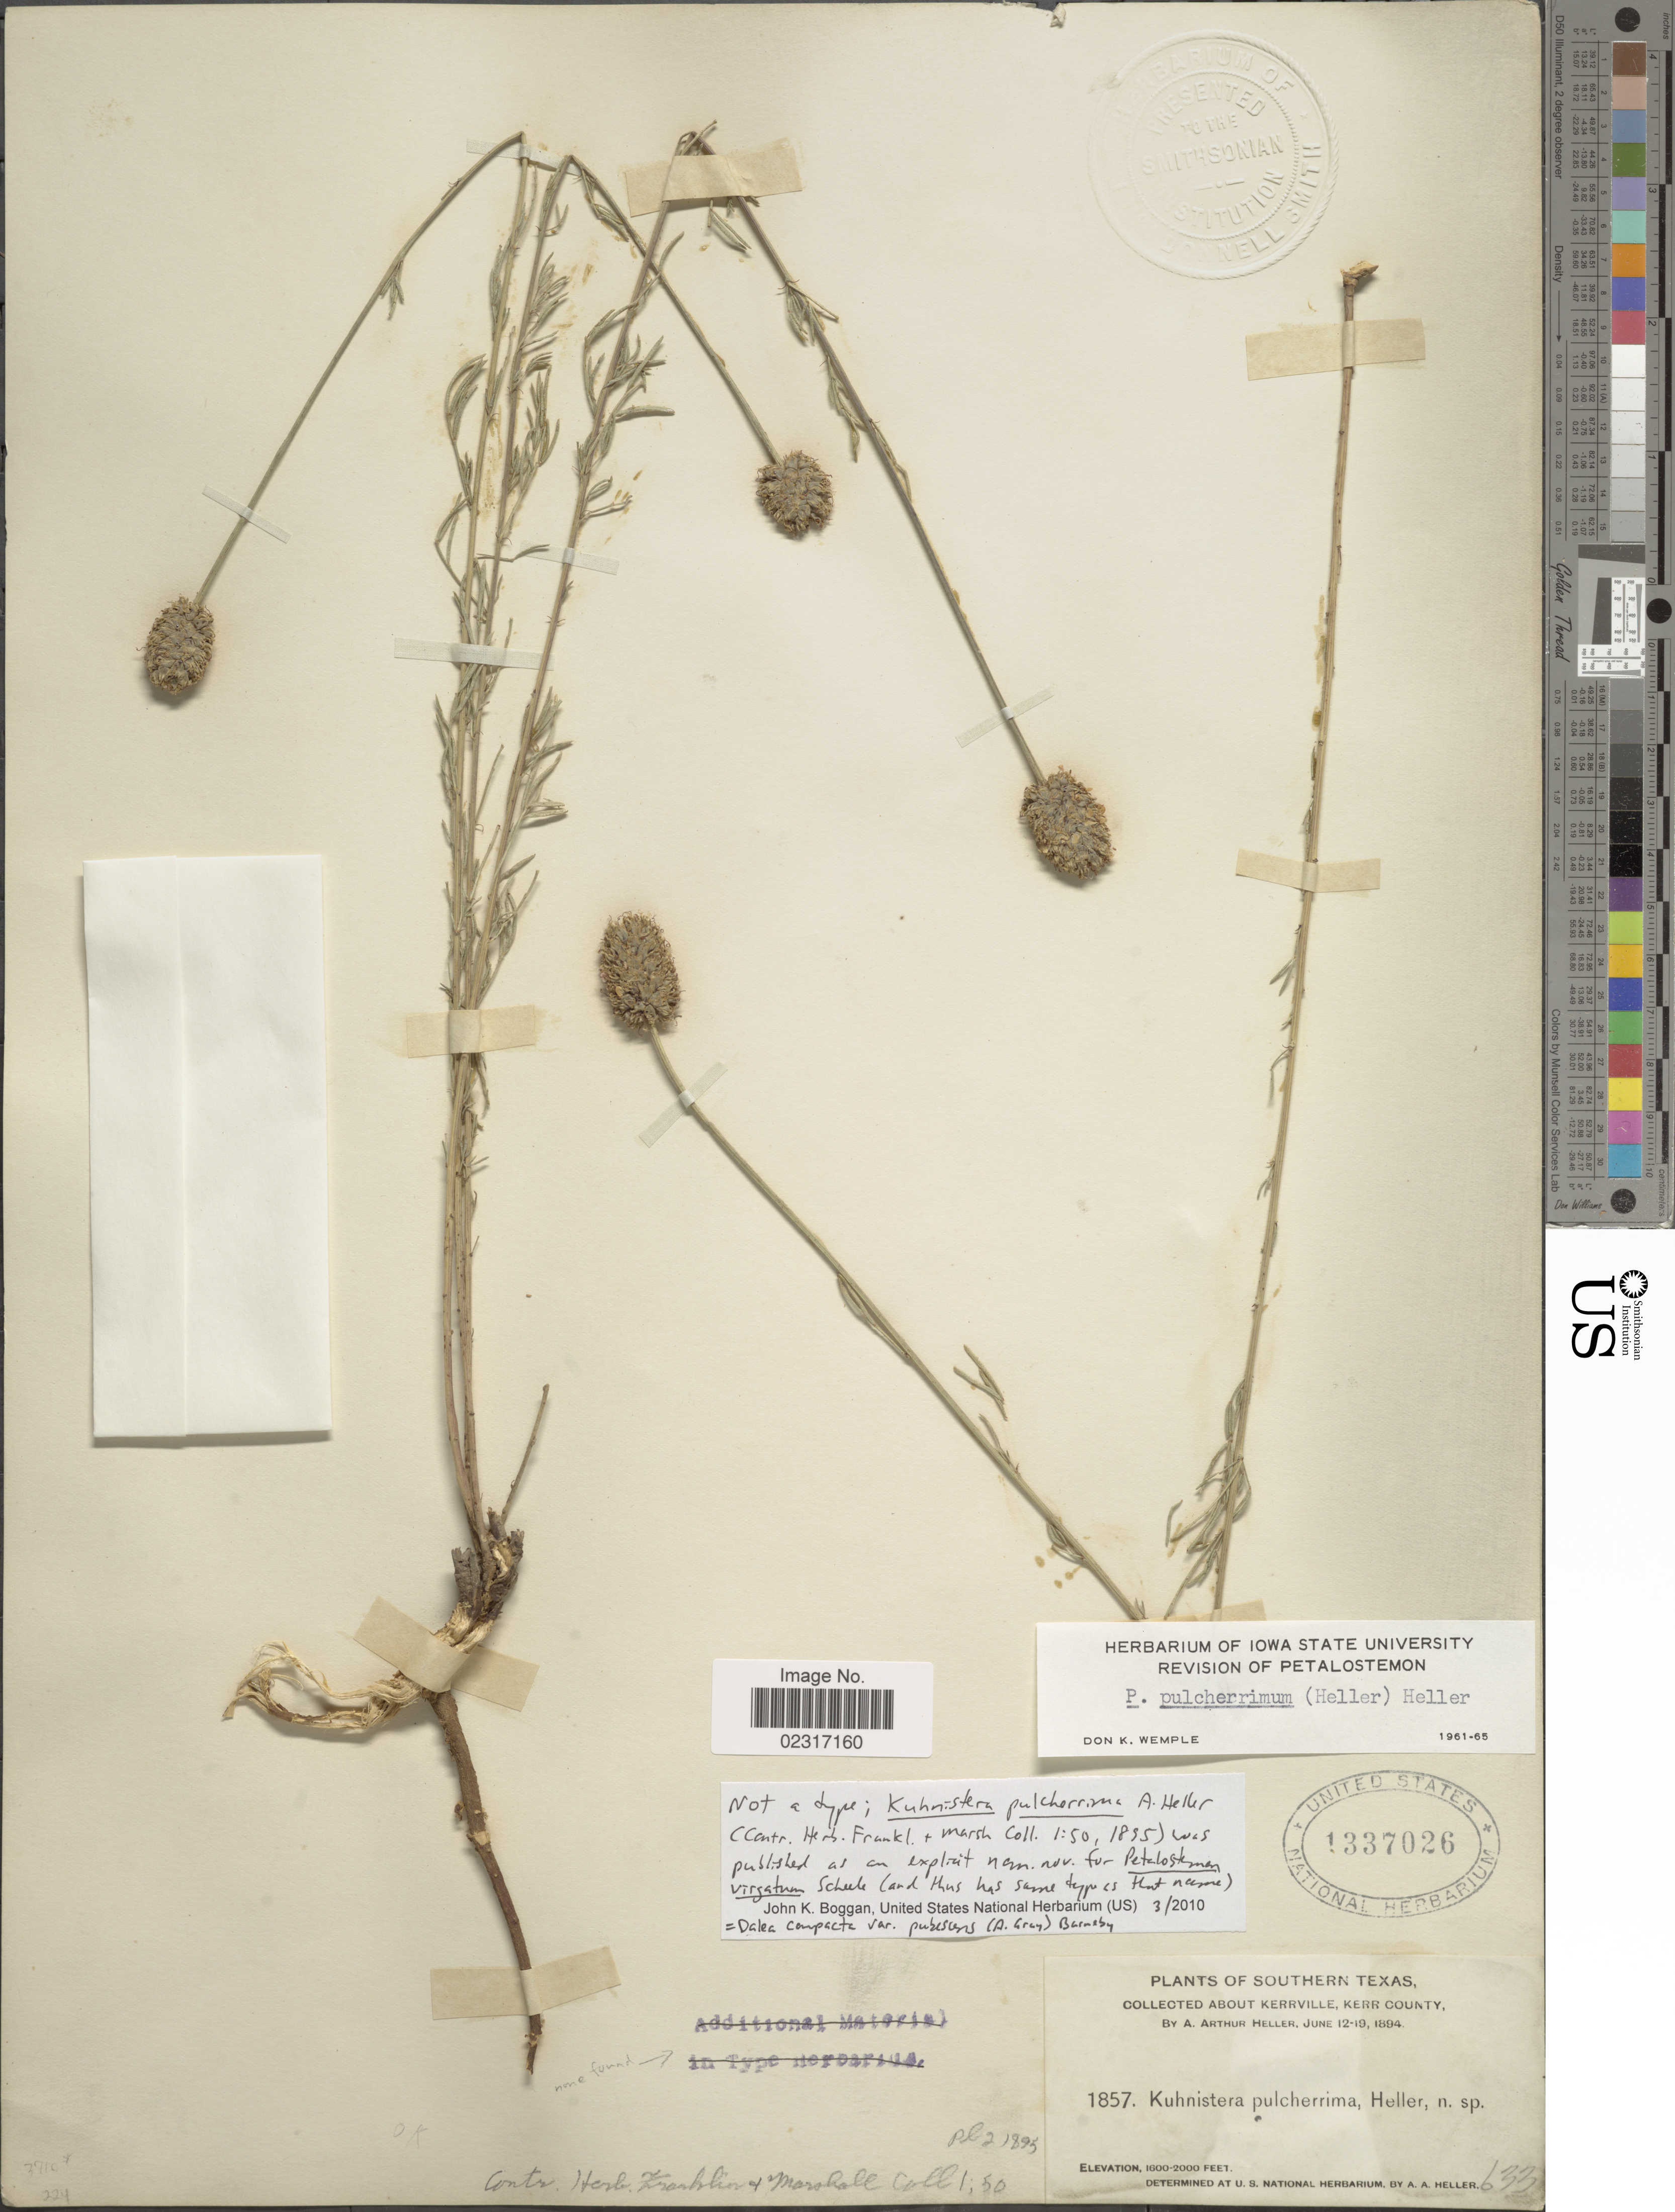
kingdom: Plantae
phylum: Tracheophyta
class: Magnoliopsida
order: Fabales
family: Fabaceae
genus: Dalea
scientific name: Dalea compacta var. pubescens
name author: (A. Gray) Barneby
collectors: A. A. Heller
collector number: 1857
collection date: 1894-06-12/1894-06-19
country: United States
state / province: Texas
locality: Southern Texas. Kerrville, Kerr County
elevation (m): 488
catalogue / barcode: US 1337026